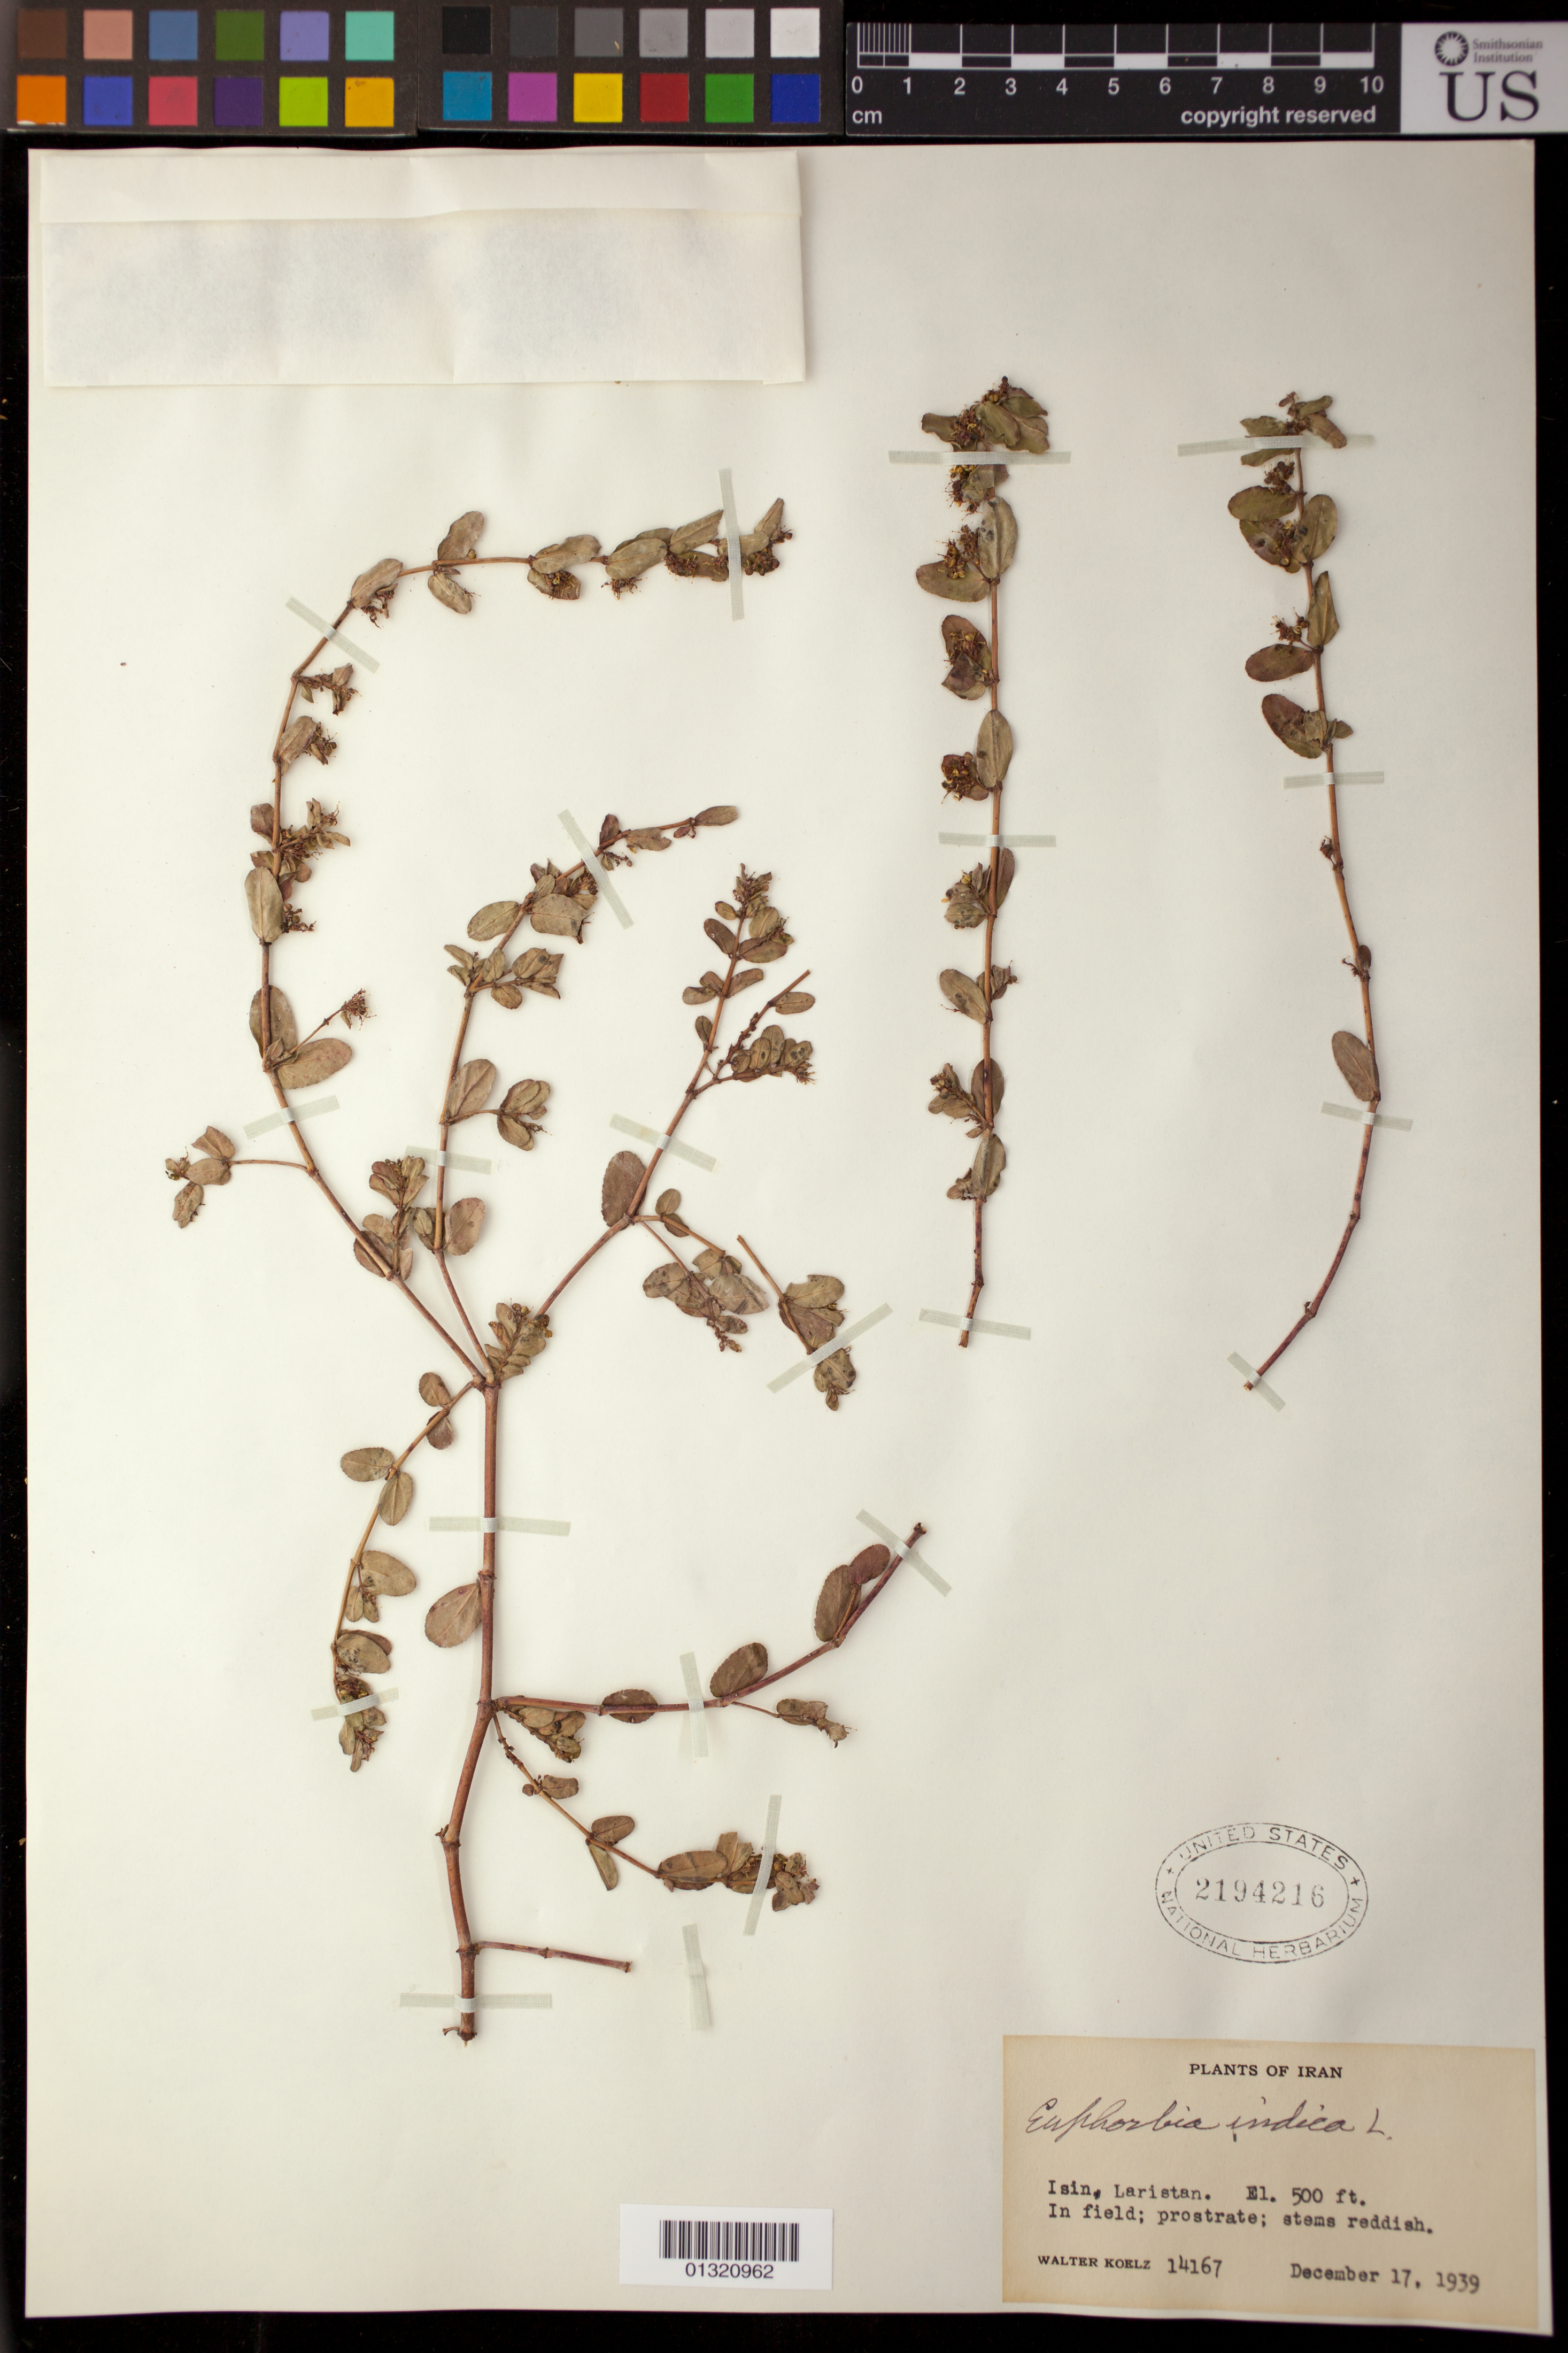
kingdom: Plantae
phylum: Tracheophyta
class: Magnoliopsida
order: Malpighiales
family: Euphorbiaceae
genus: Euphorbia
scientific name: Euphorbia indica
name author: Lam.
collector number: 14167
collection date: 1939-12-17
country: Iran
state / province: Hormozgan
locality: Isin, Laristan., In field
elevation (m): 152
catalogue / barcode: US 2194216